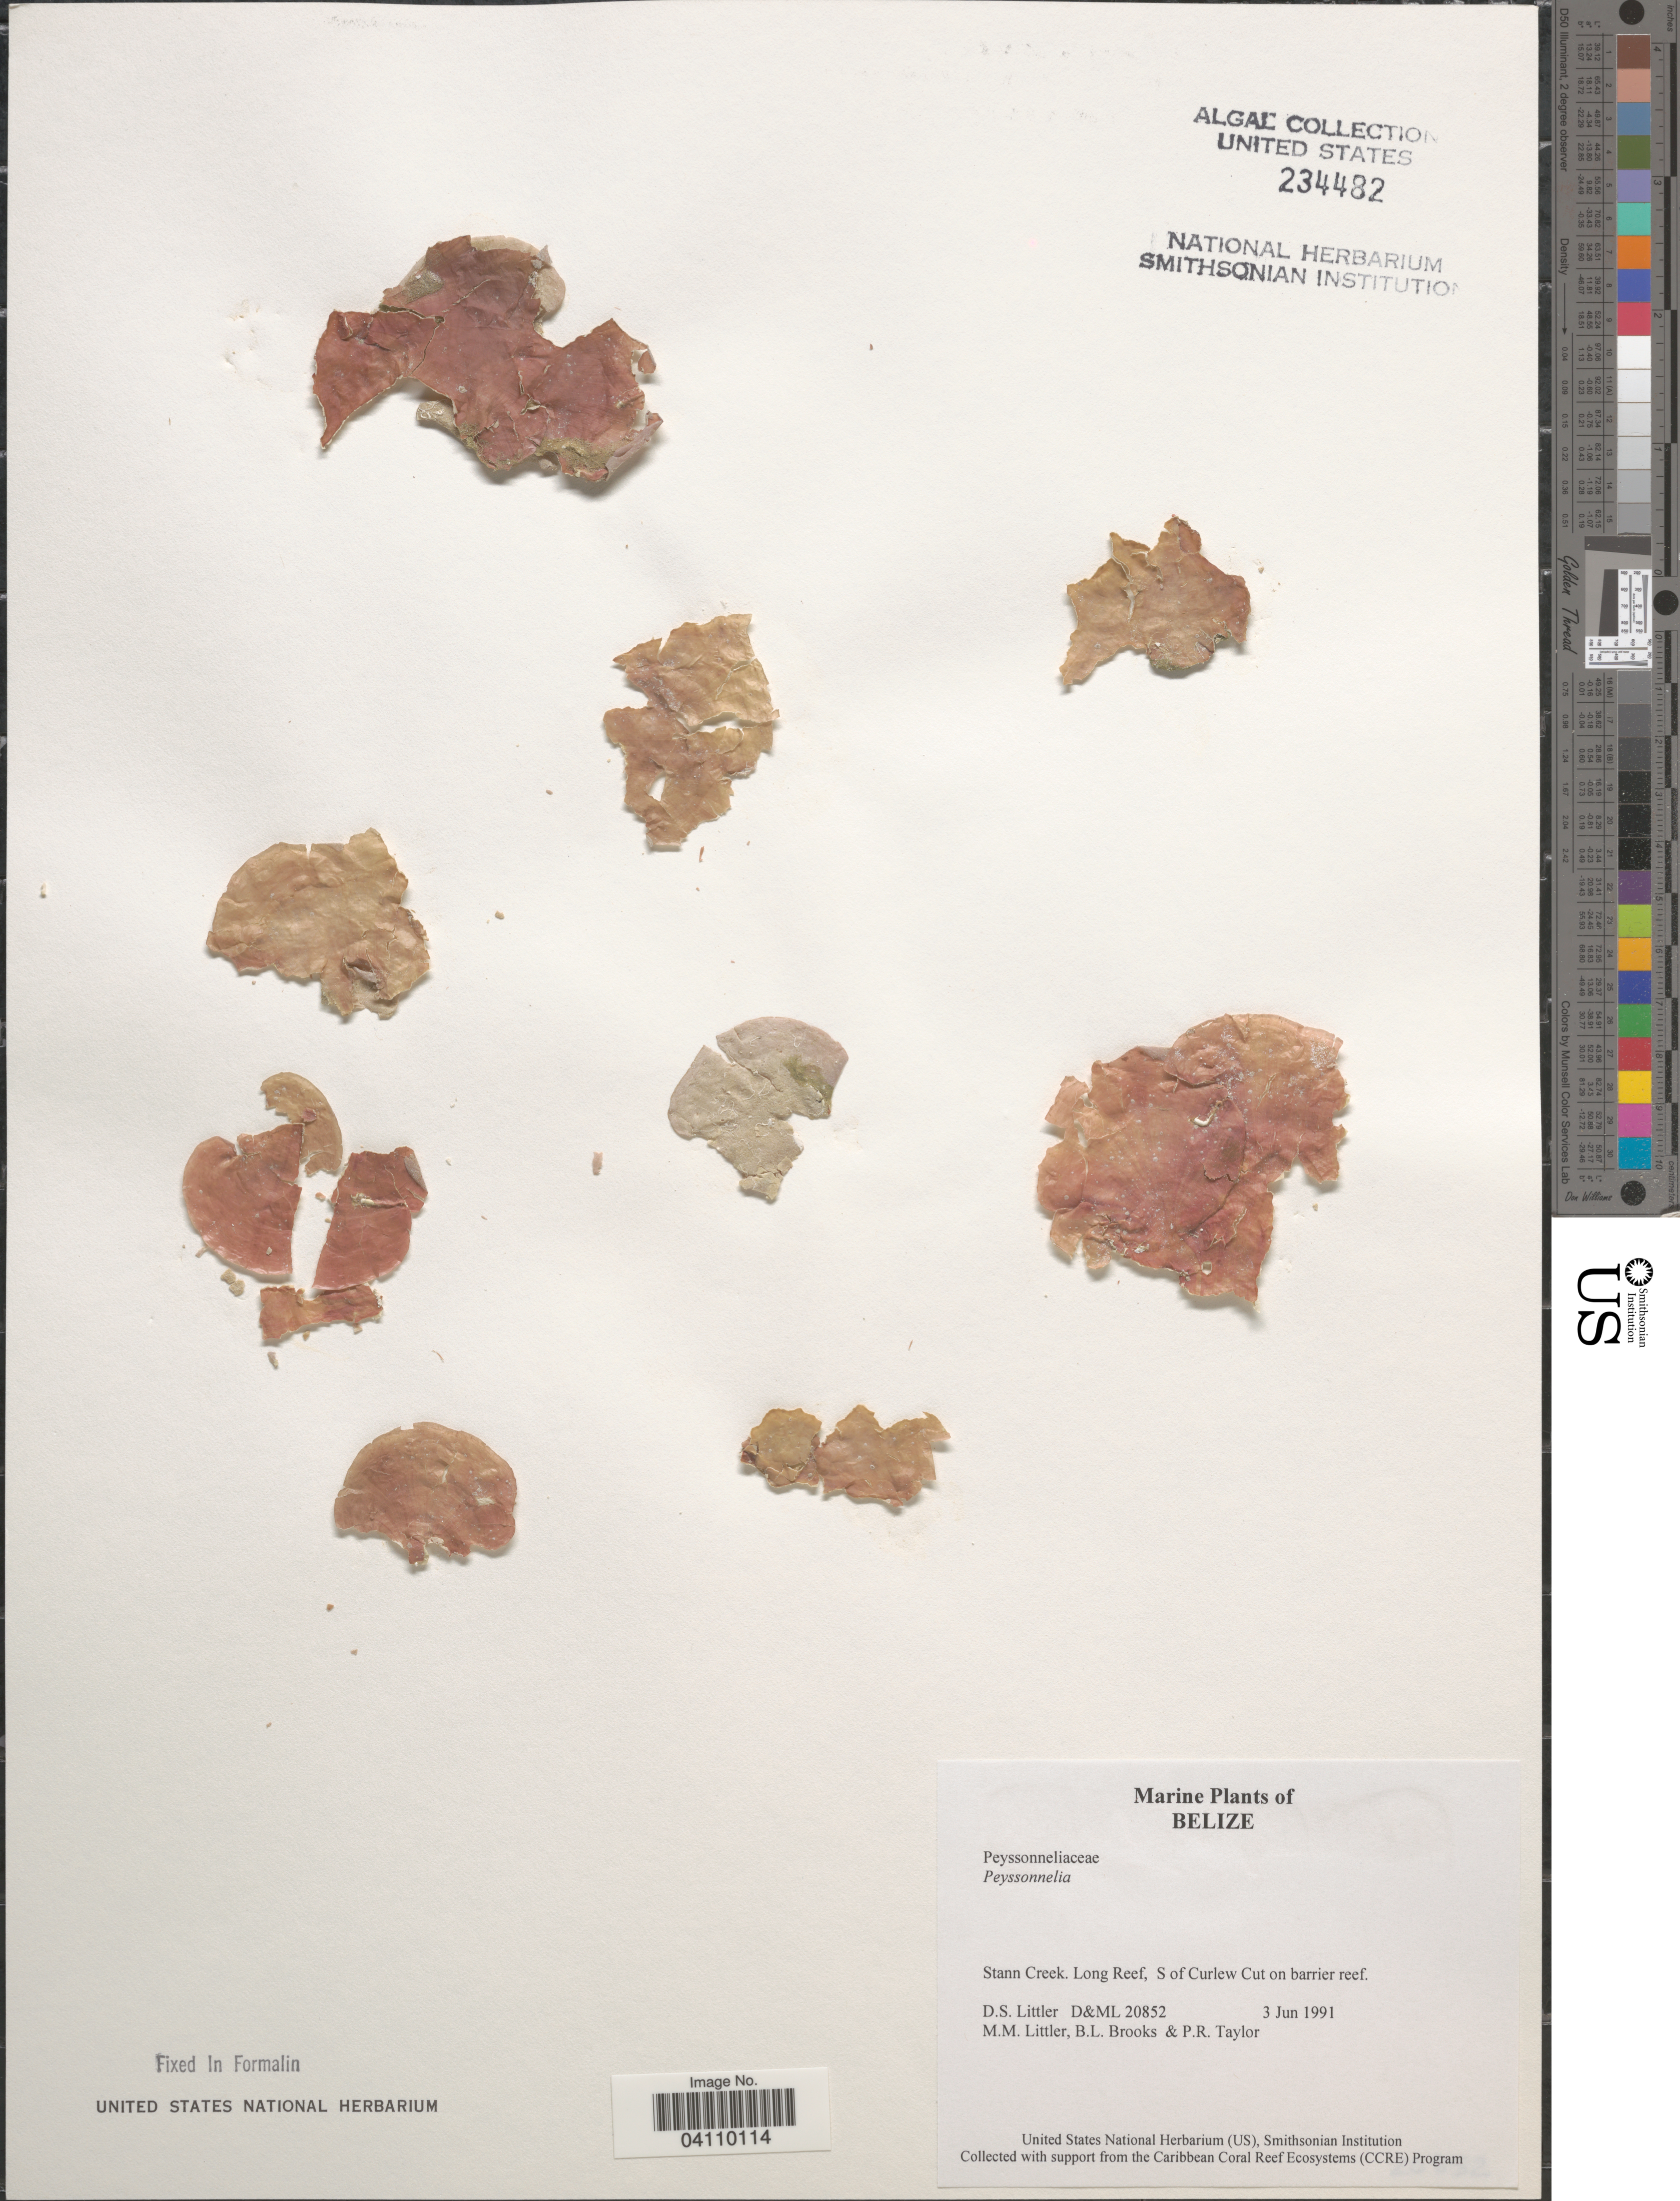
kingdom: Plantae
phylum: Rhodophyta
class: Florideophyceae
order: Peyssonneliales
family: Peyssonneliaceae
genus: Peyssonnelia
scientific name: Peyssonnelia sp.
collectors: D. S. Littler, B. Brooks & P. R. Taylor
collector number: D&ML20852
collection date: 1991-06-03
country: Belize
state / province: Stann Creek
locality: Long Reef, S of Curlew Cut on barrier reef.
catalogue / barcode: US 234482